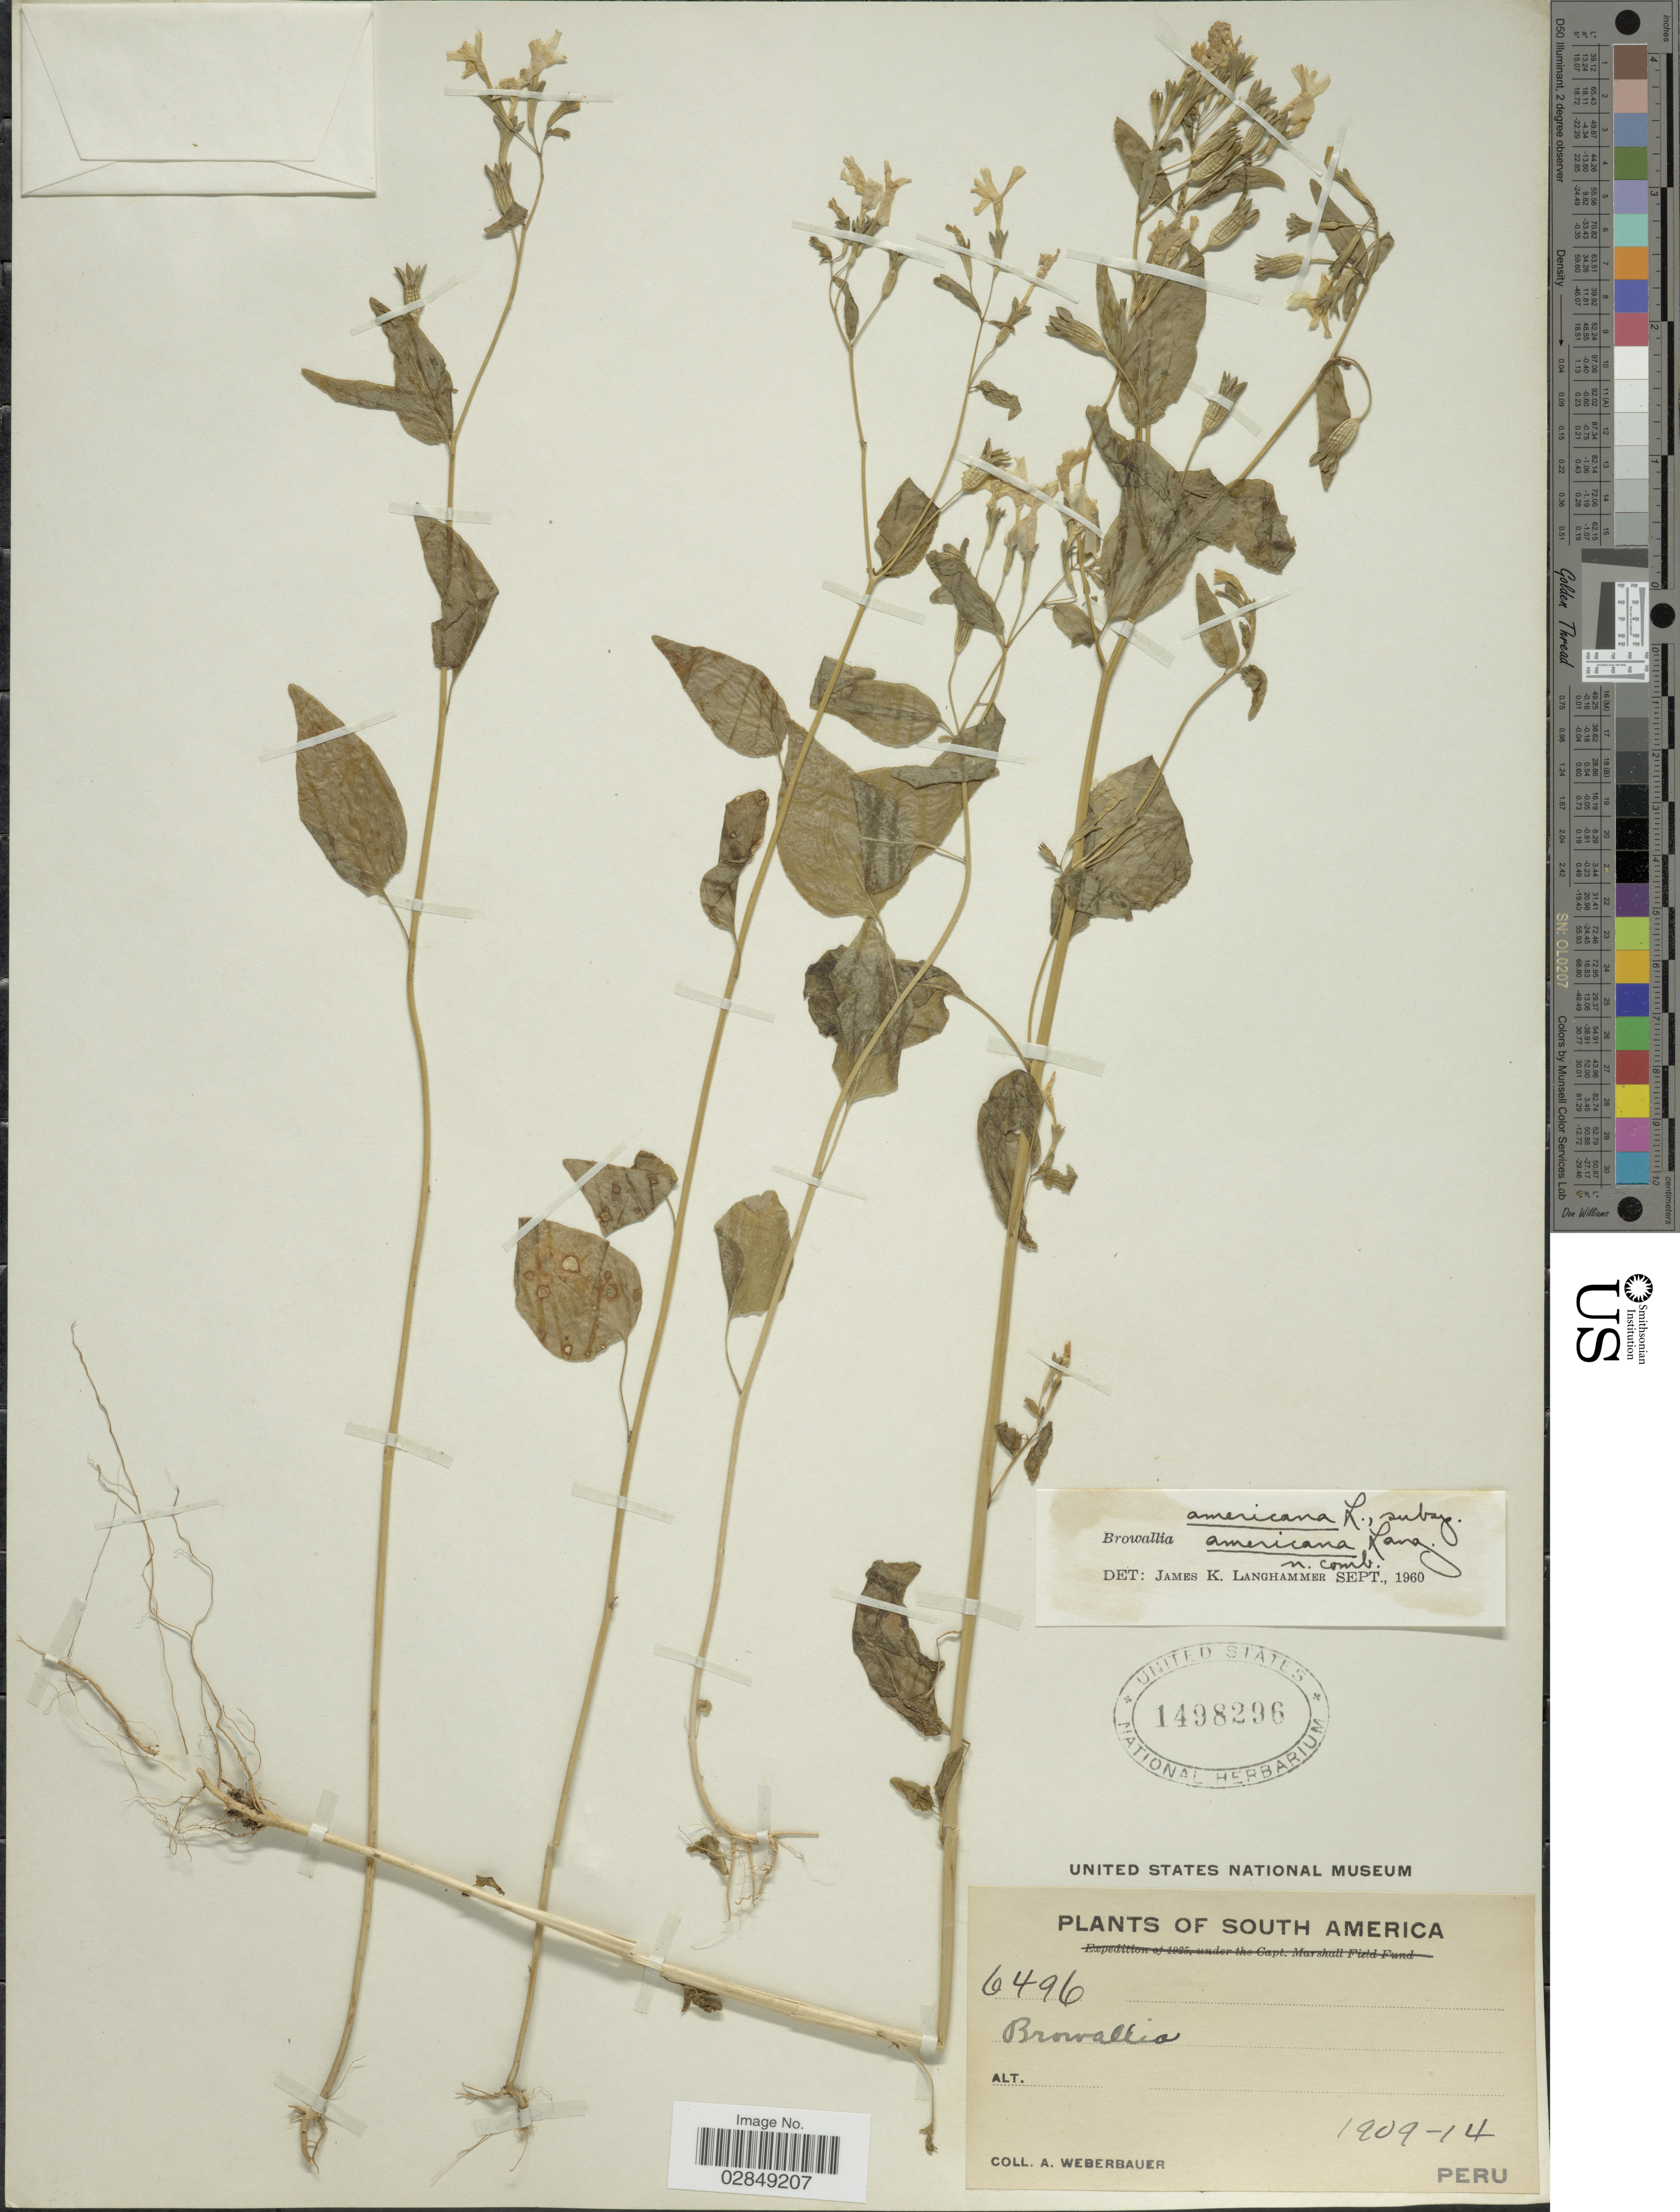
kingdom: Plantae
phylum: Tracheophyta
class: Magnoliopsida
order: Solanales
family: Solanaceae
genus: Browallia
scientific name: Browallia americana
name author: L.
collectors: A. Weberbauer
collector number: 6496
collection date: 1909/1914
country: Peru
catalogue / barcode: US 1498296